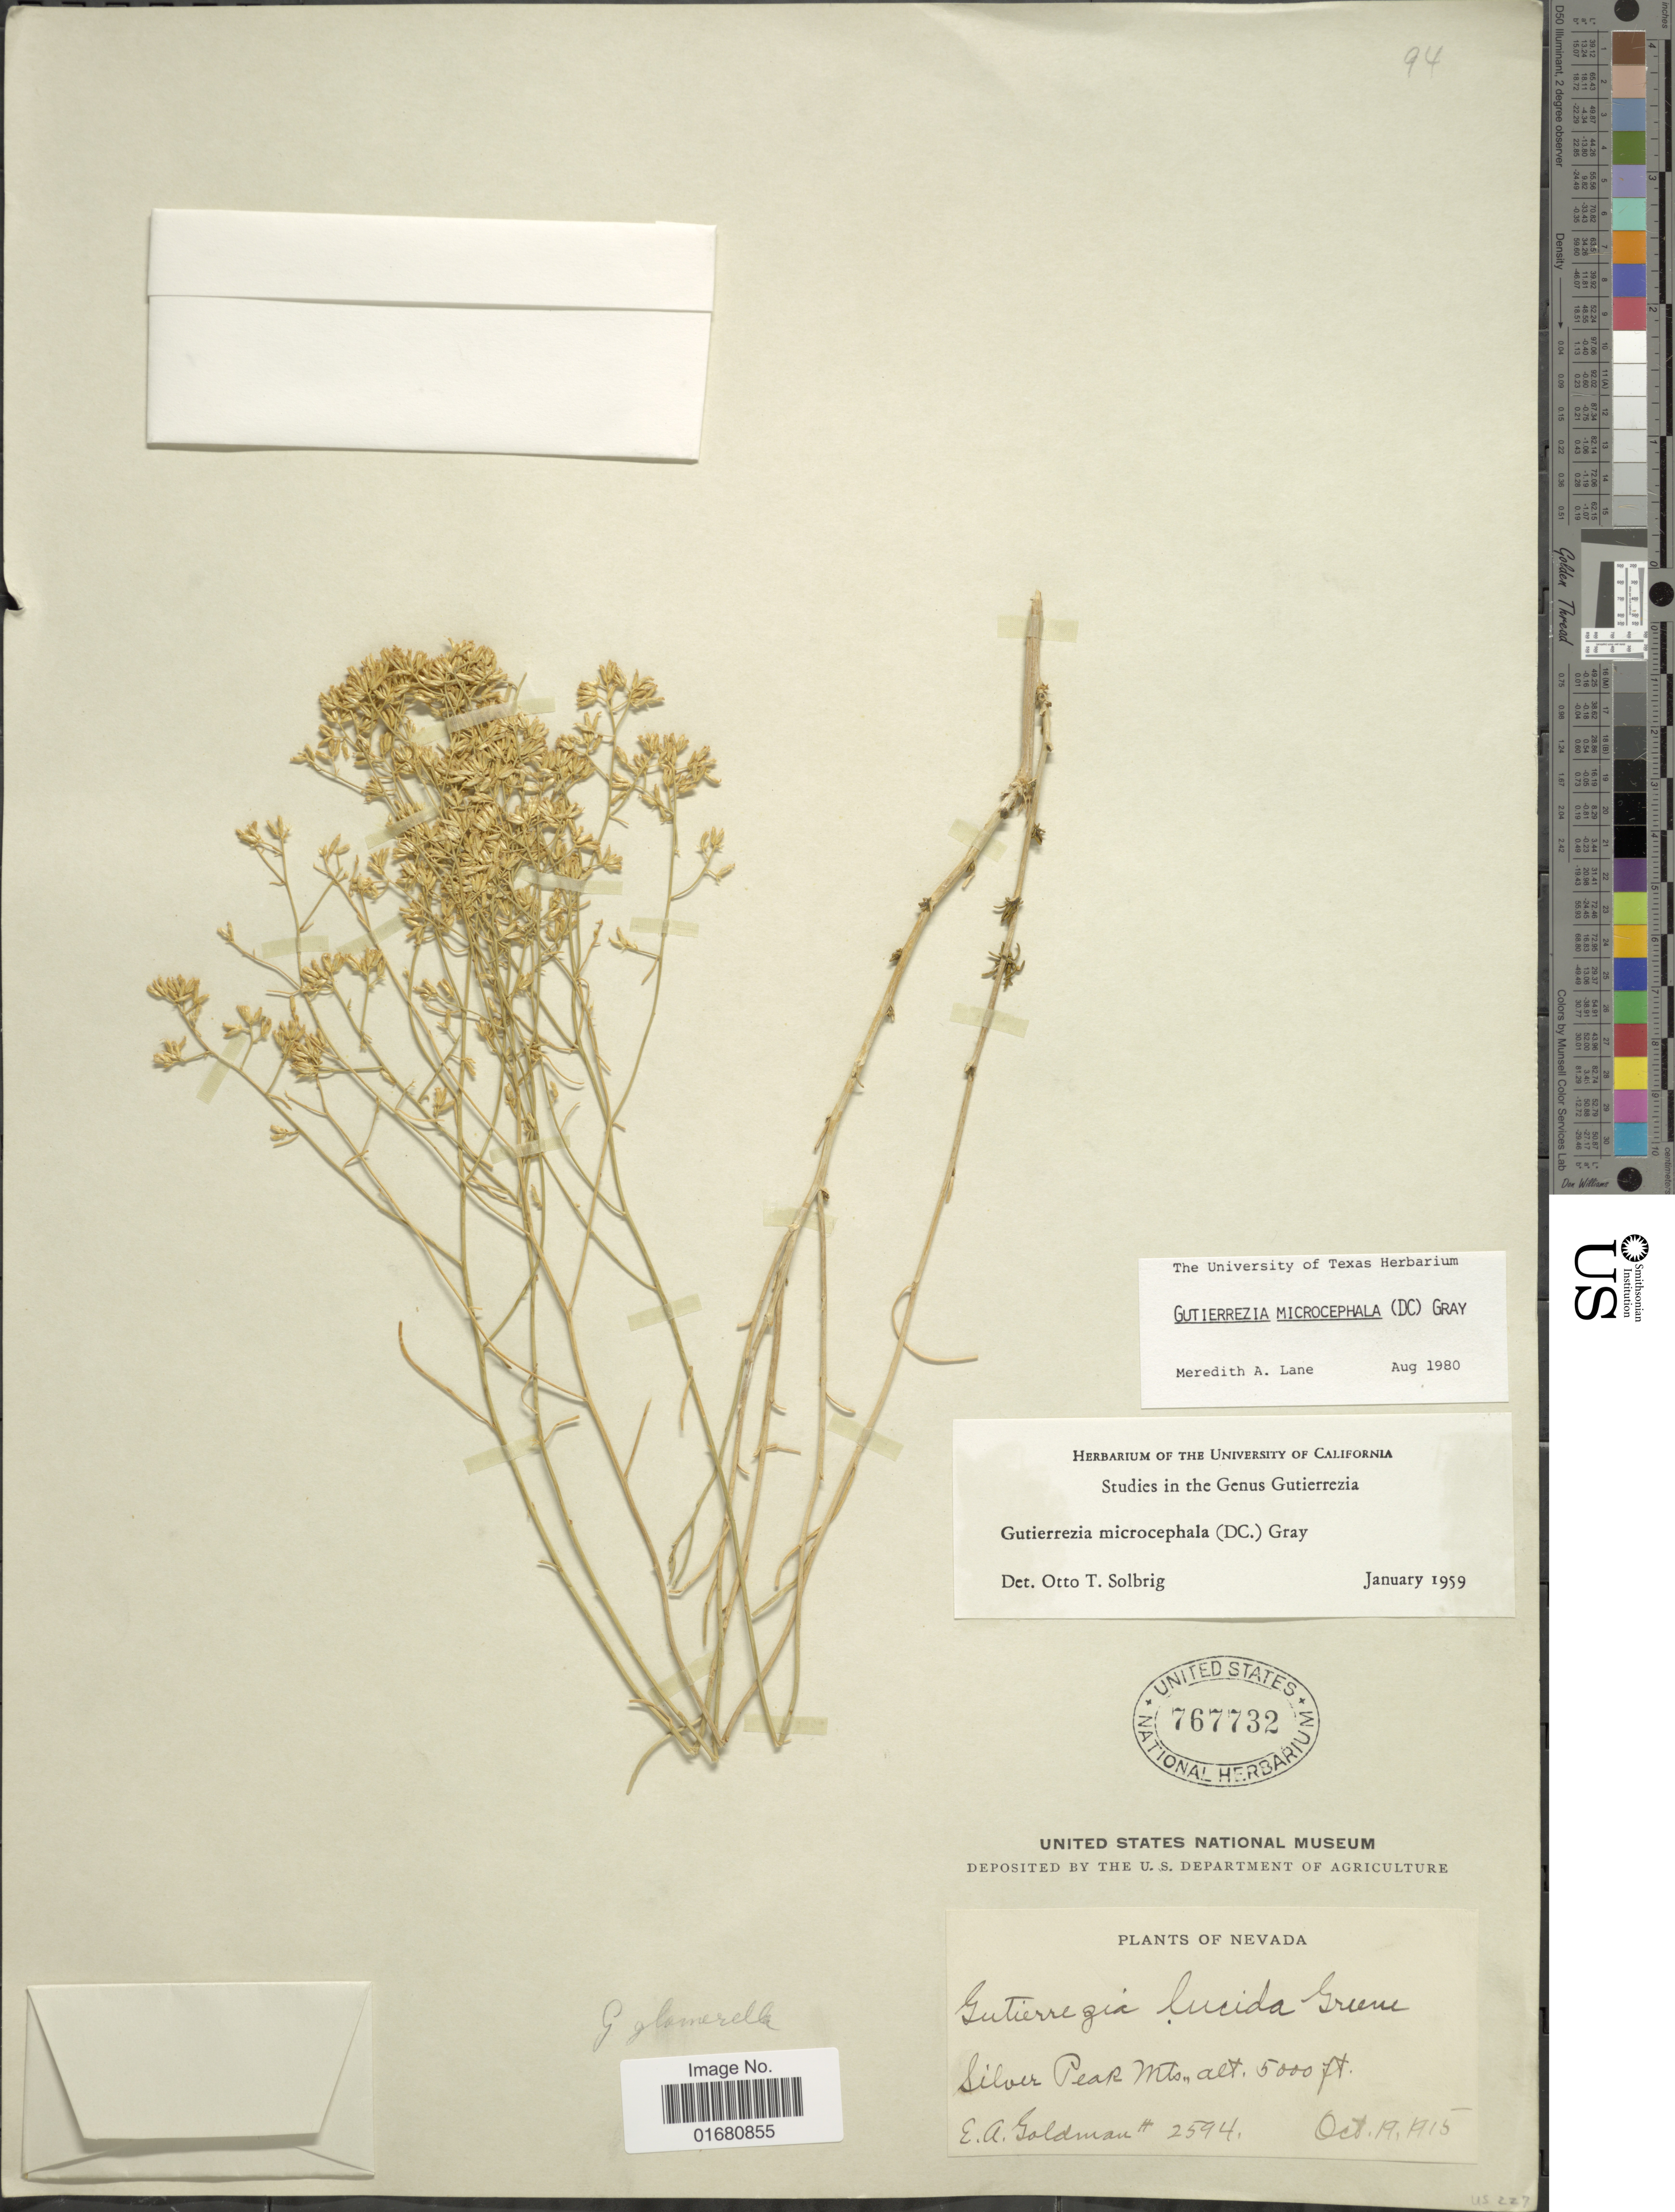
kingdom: Plantae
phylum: Tracheophyta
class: Magnoliopsida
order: Asterales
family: Asteraceae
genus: Gutierrezia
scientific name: Gutierrezia microcephala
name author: (DC.) A. Gray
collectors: E. A. Goldman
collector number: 2594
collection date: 1915-10-19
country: United States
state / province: Nevada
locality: Silver Pear Mts.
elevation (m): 1524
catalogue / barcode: US 767723